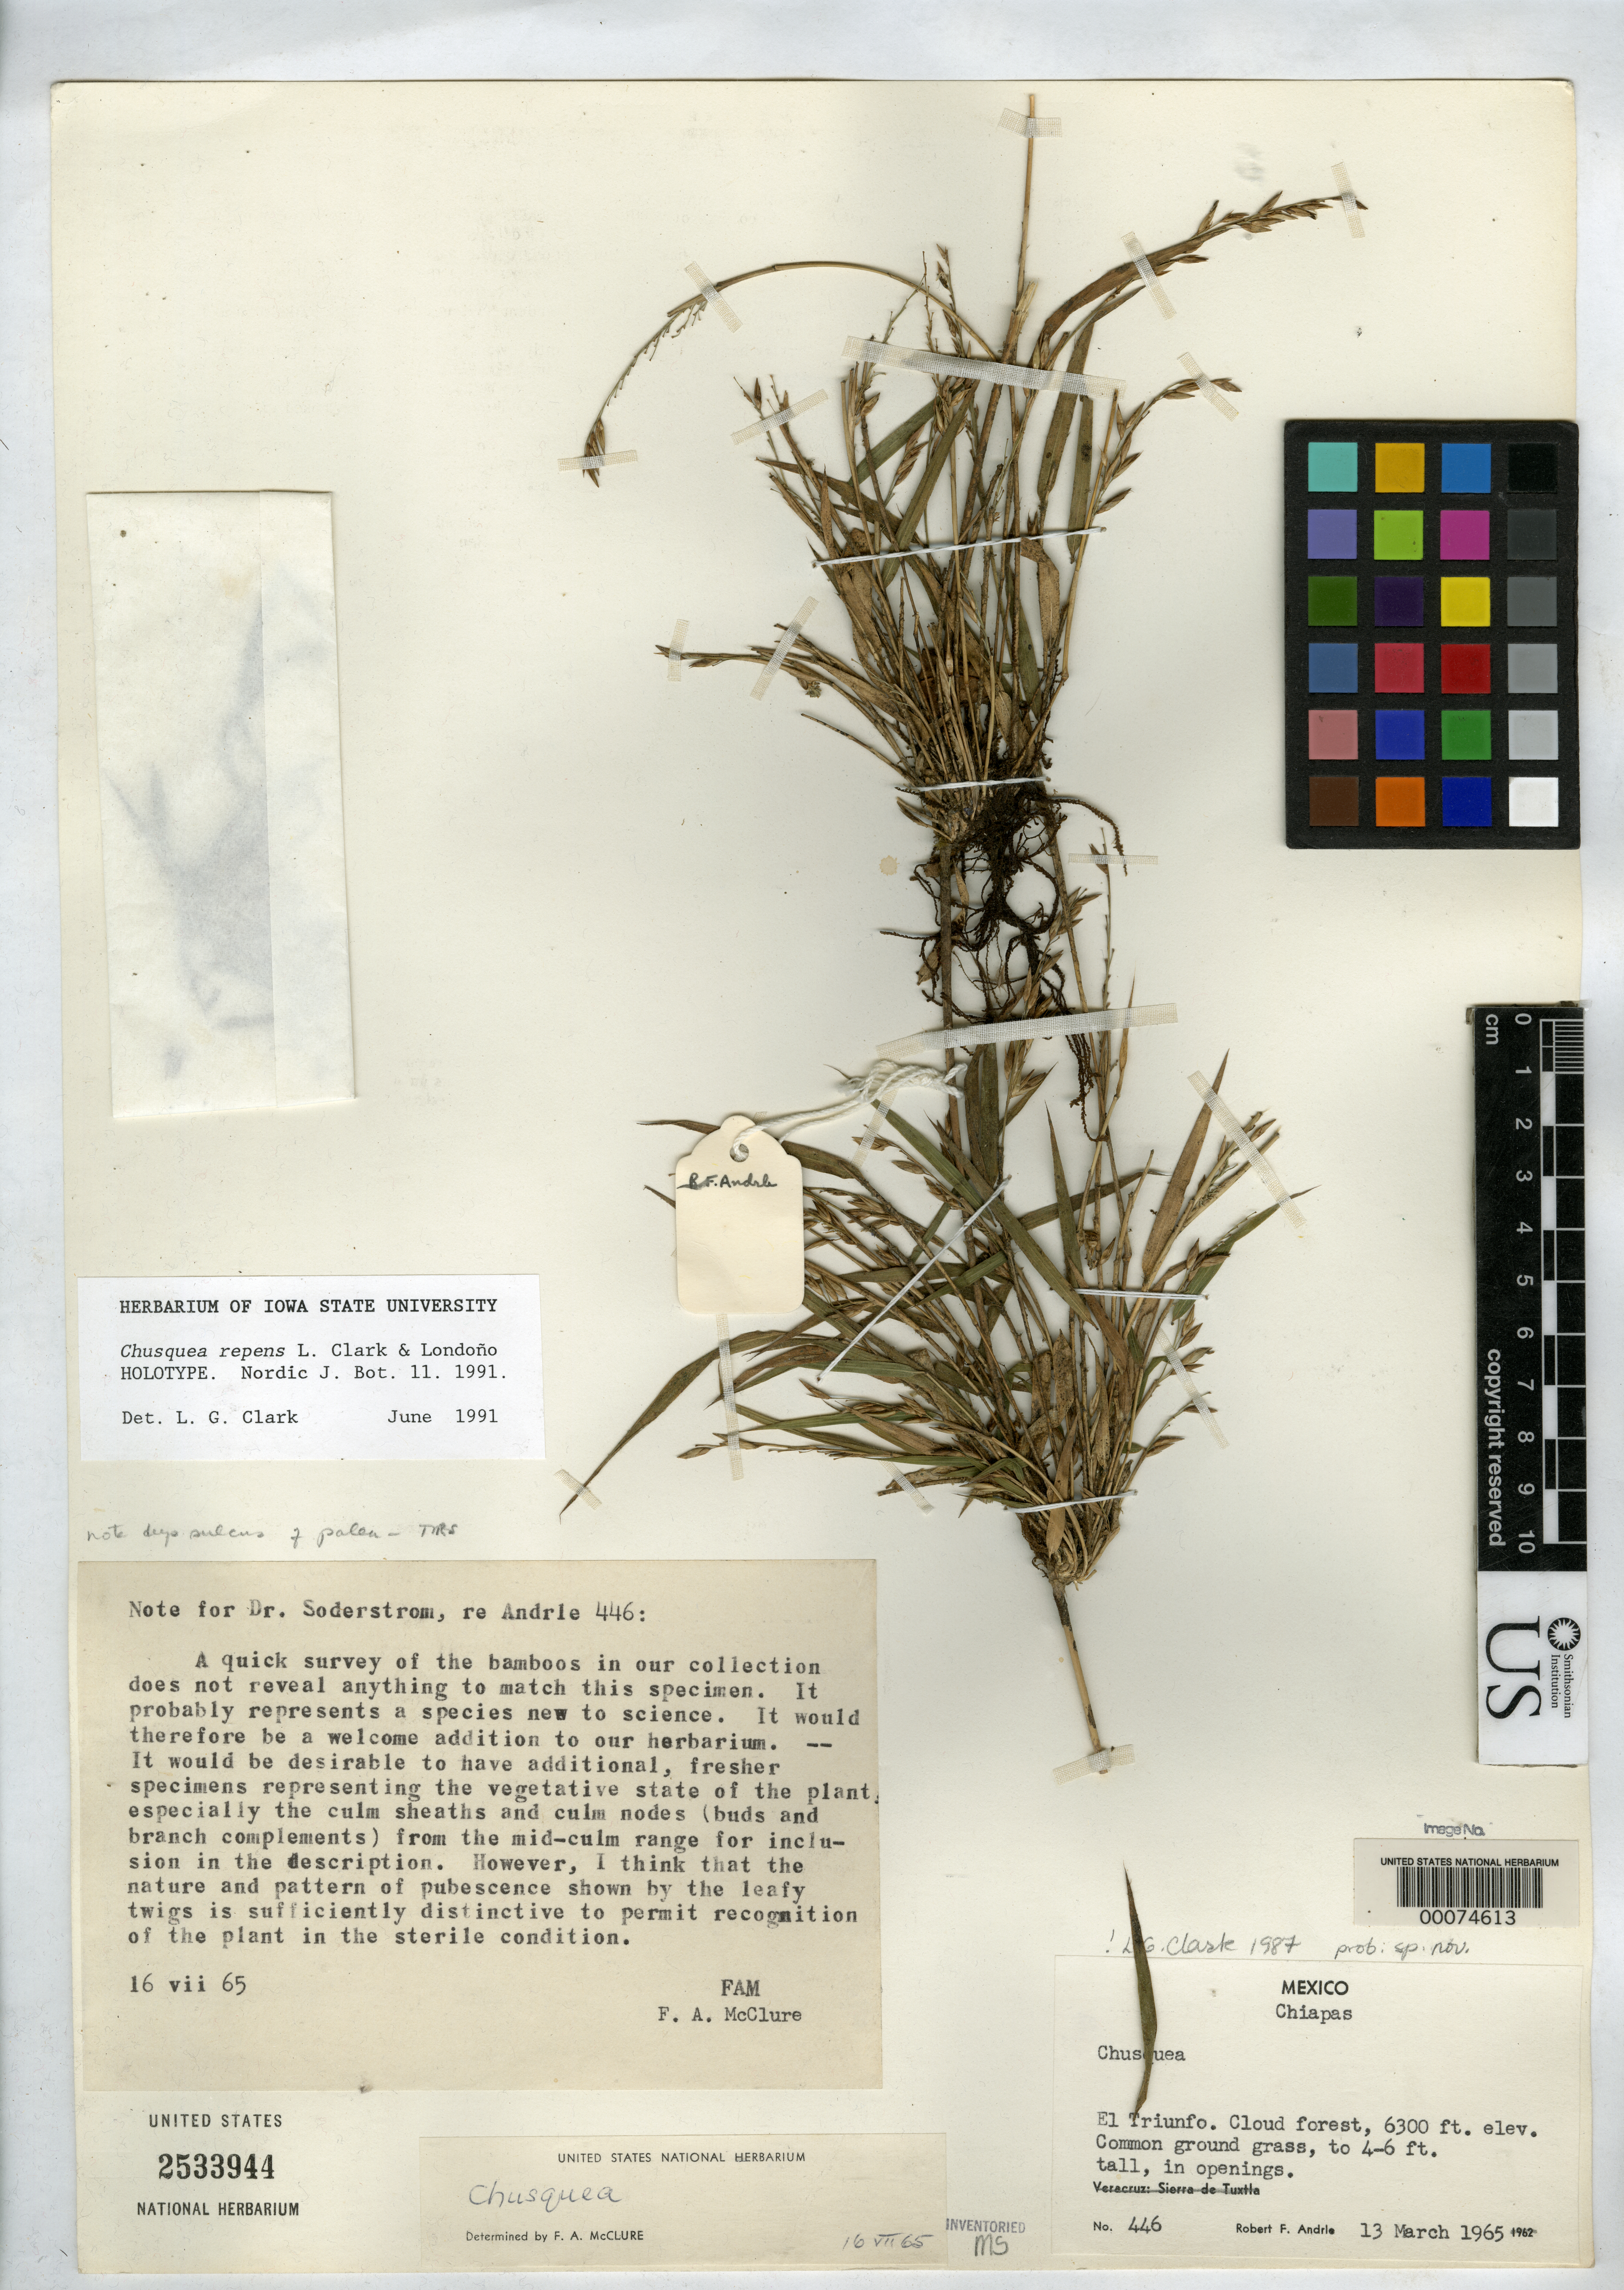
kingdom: Plantae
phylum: Tracheophyta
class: Liliopsida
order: Poales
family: Poaceae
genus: Chusquea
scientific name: Chusquea repens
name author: L.G. Clark & Londoño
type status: Holotype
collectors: R. Andrie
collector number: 446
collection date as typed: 13 Mar 1965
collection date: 1965-03-13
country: Mexico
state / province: Chiapas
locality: El Triunfo, cloud forest.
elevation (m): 179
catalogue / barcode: US 2533944